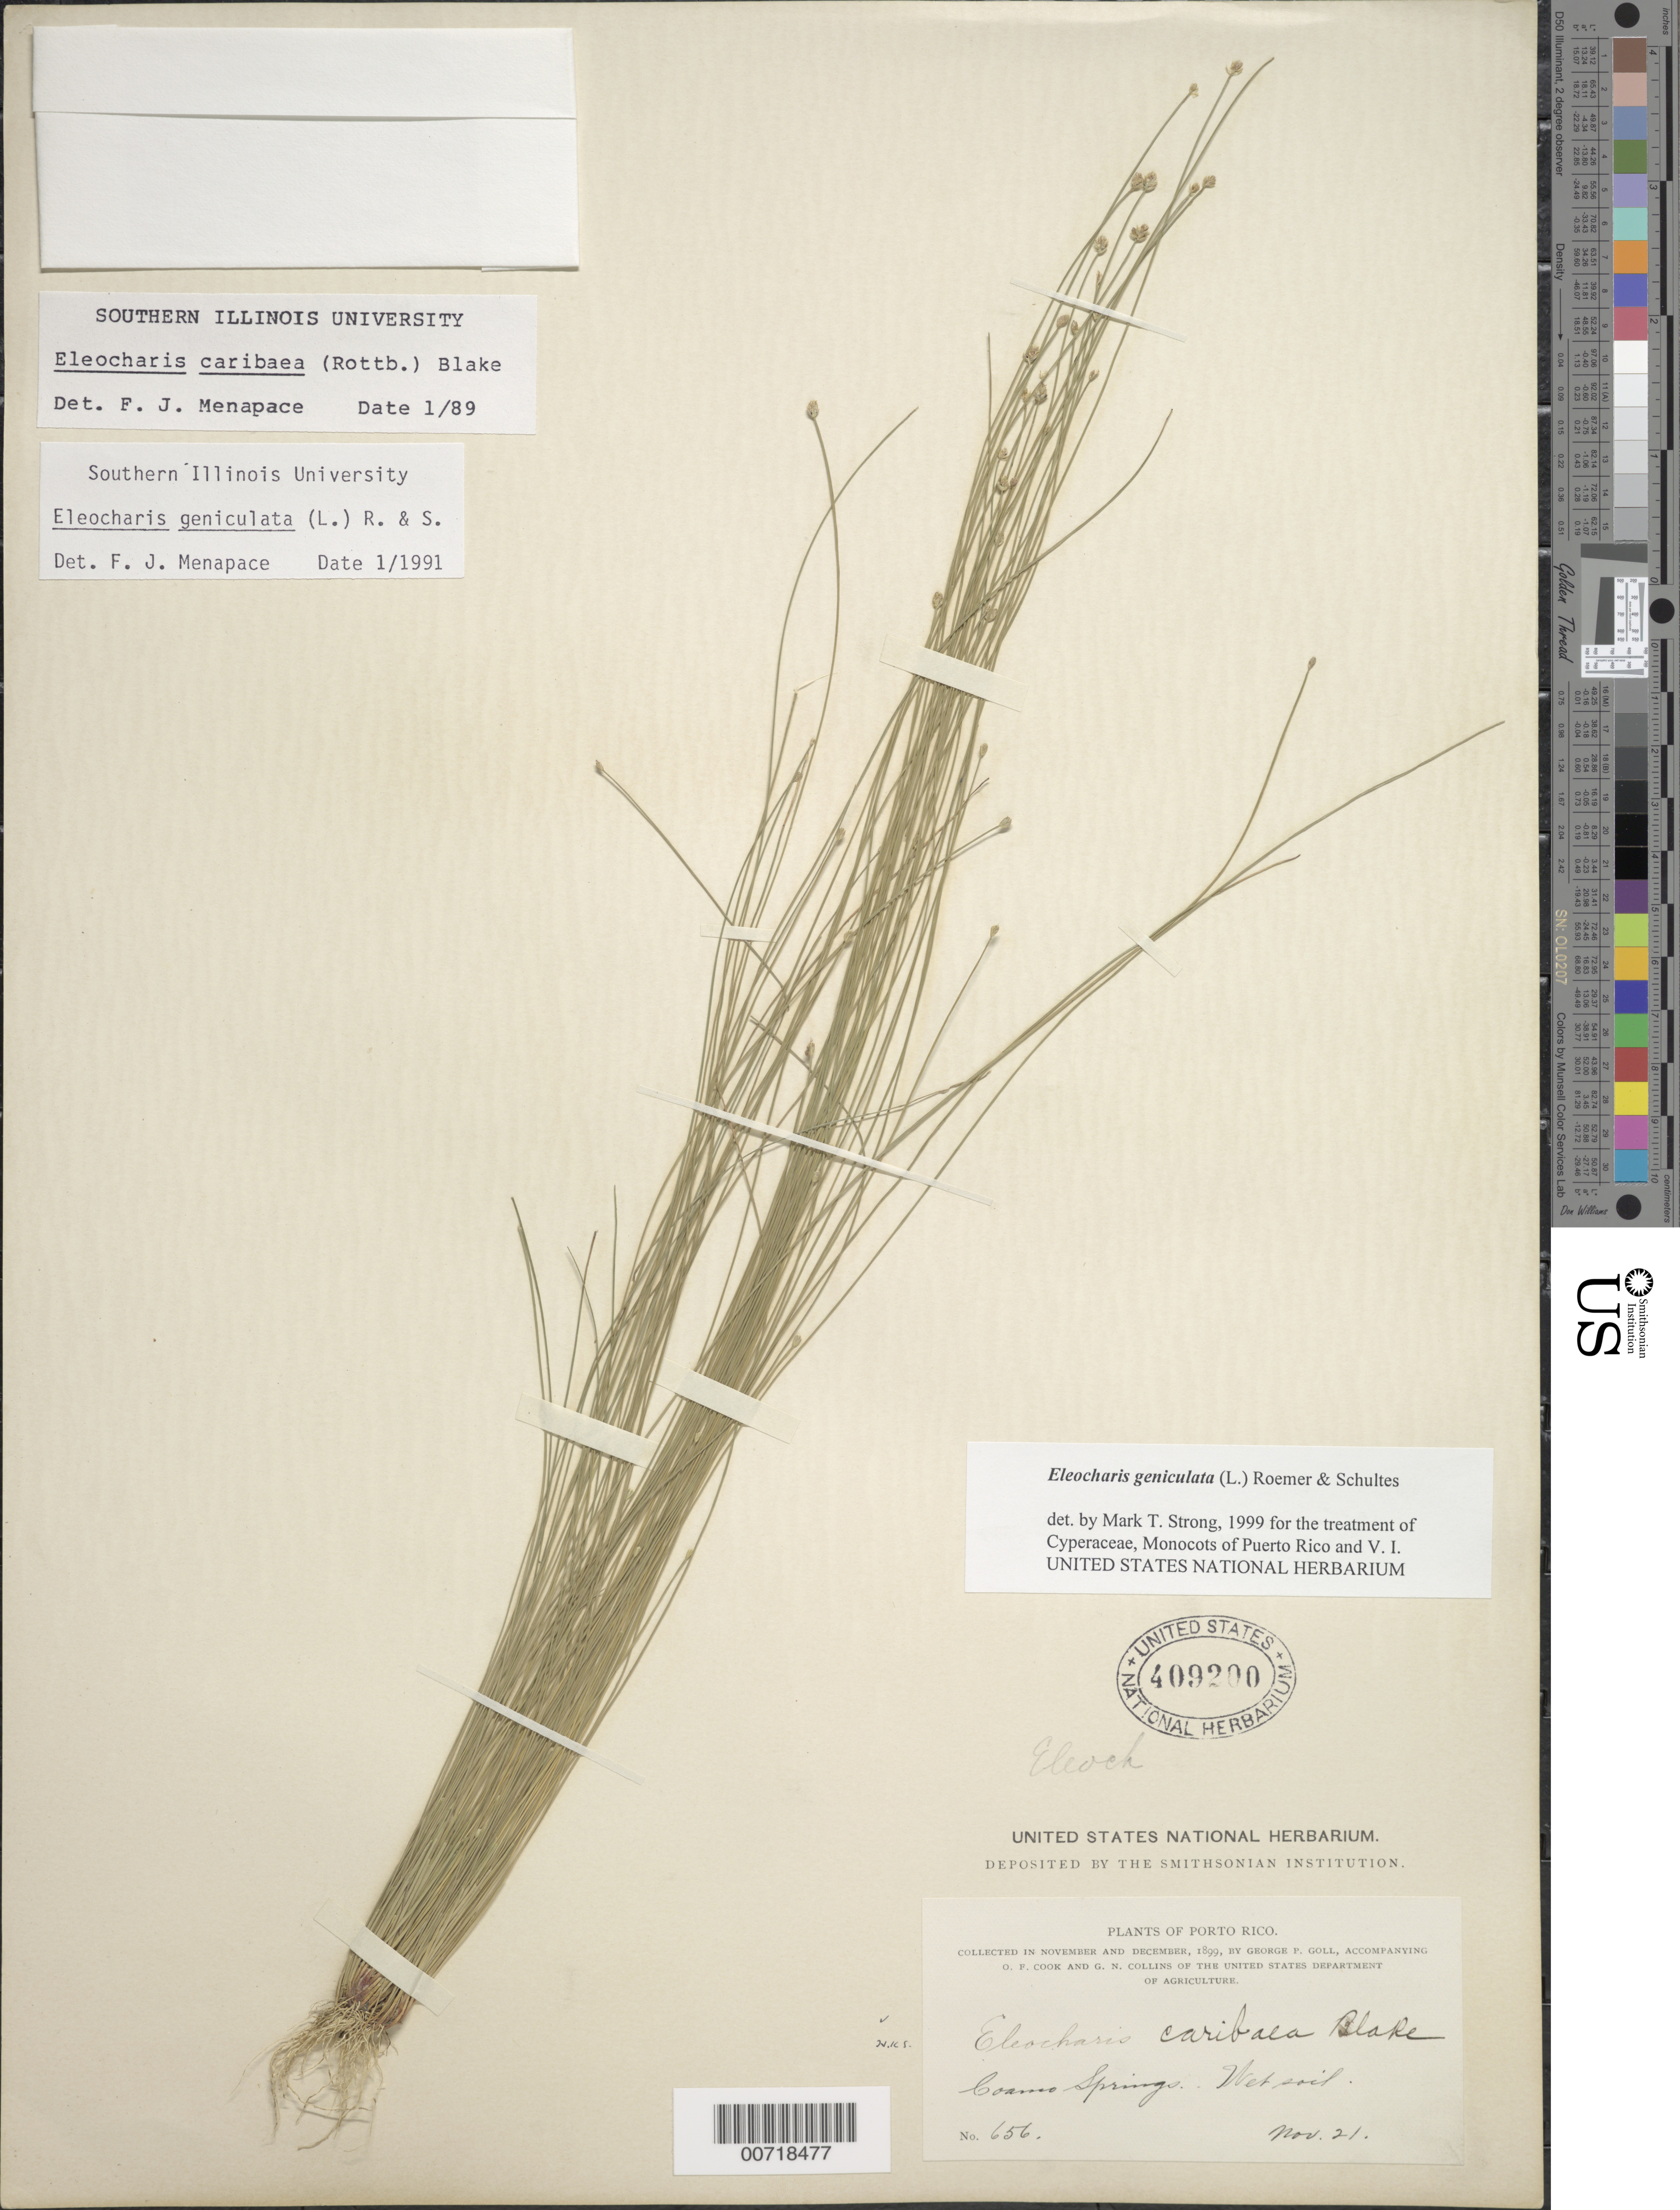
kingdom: Plantae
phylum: Tracheophyta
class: Liliopsida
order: Poales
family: Cyperaceae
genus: Eleocharis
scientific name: Eleocharis geniculata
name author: (L.) Roem. & Schult.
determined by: Strong, M. T., (US), Smithsonian Institution - National Museum of Natural History (UNITED STATES)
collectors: G. Goll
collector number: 656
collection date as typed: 21 Nov 1899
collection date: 1899-11-21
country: Puerto Rico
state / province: Coamo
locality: Coamo Springs.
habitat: Wet soil.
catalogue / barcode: US 409200